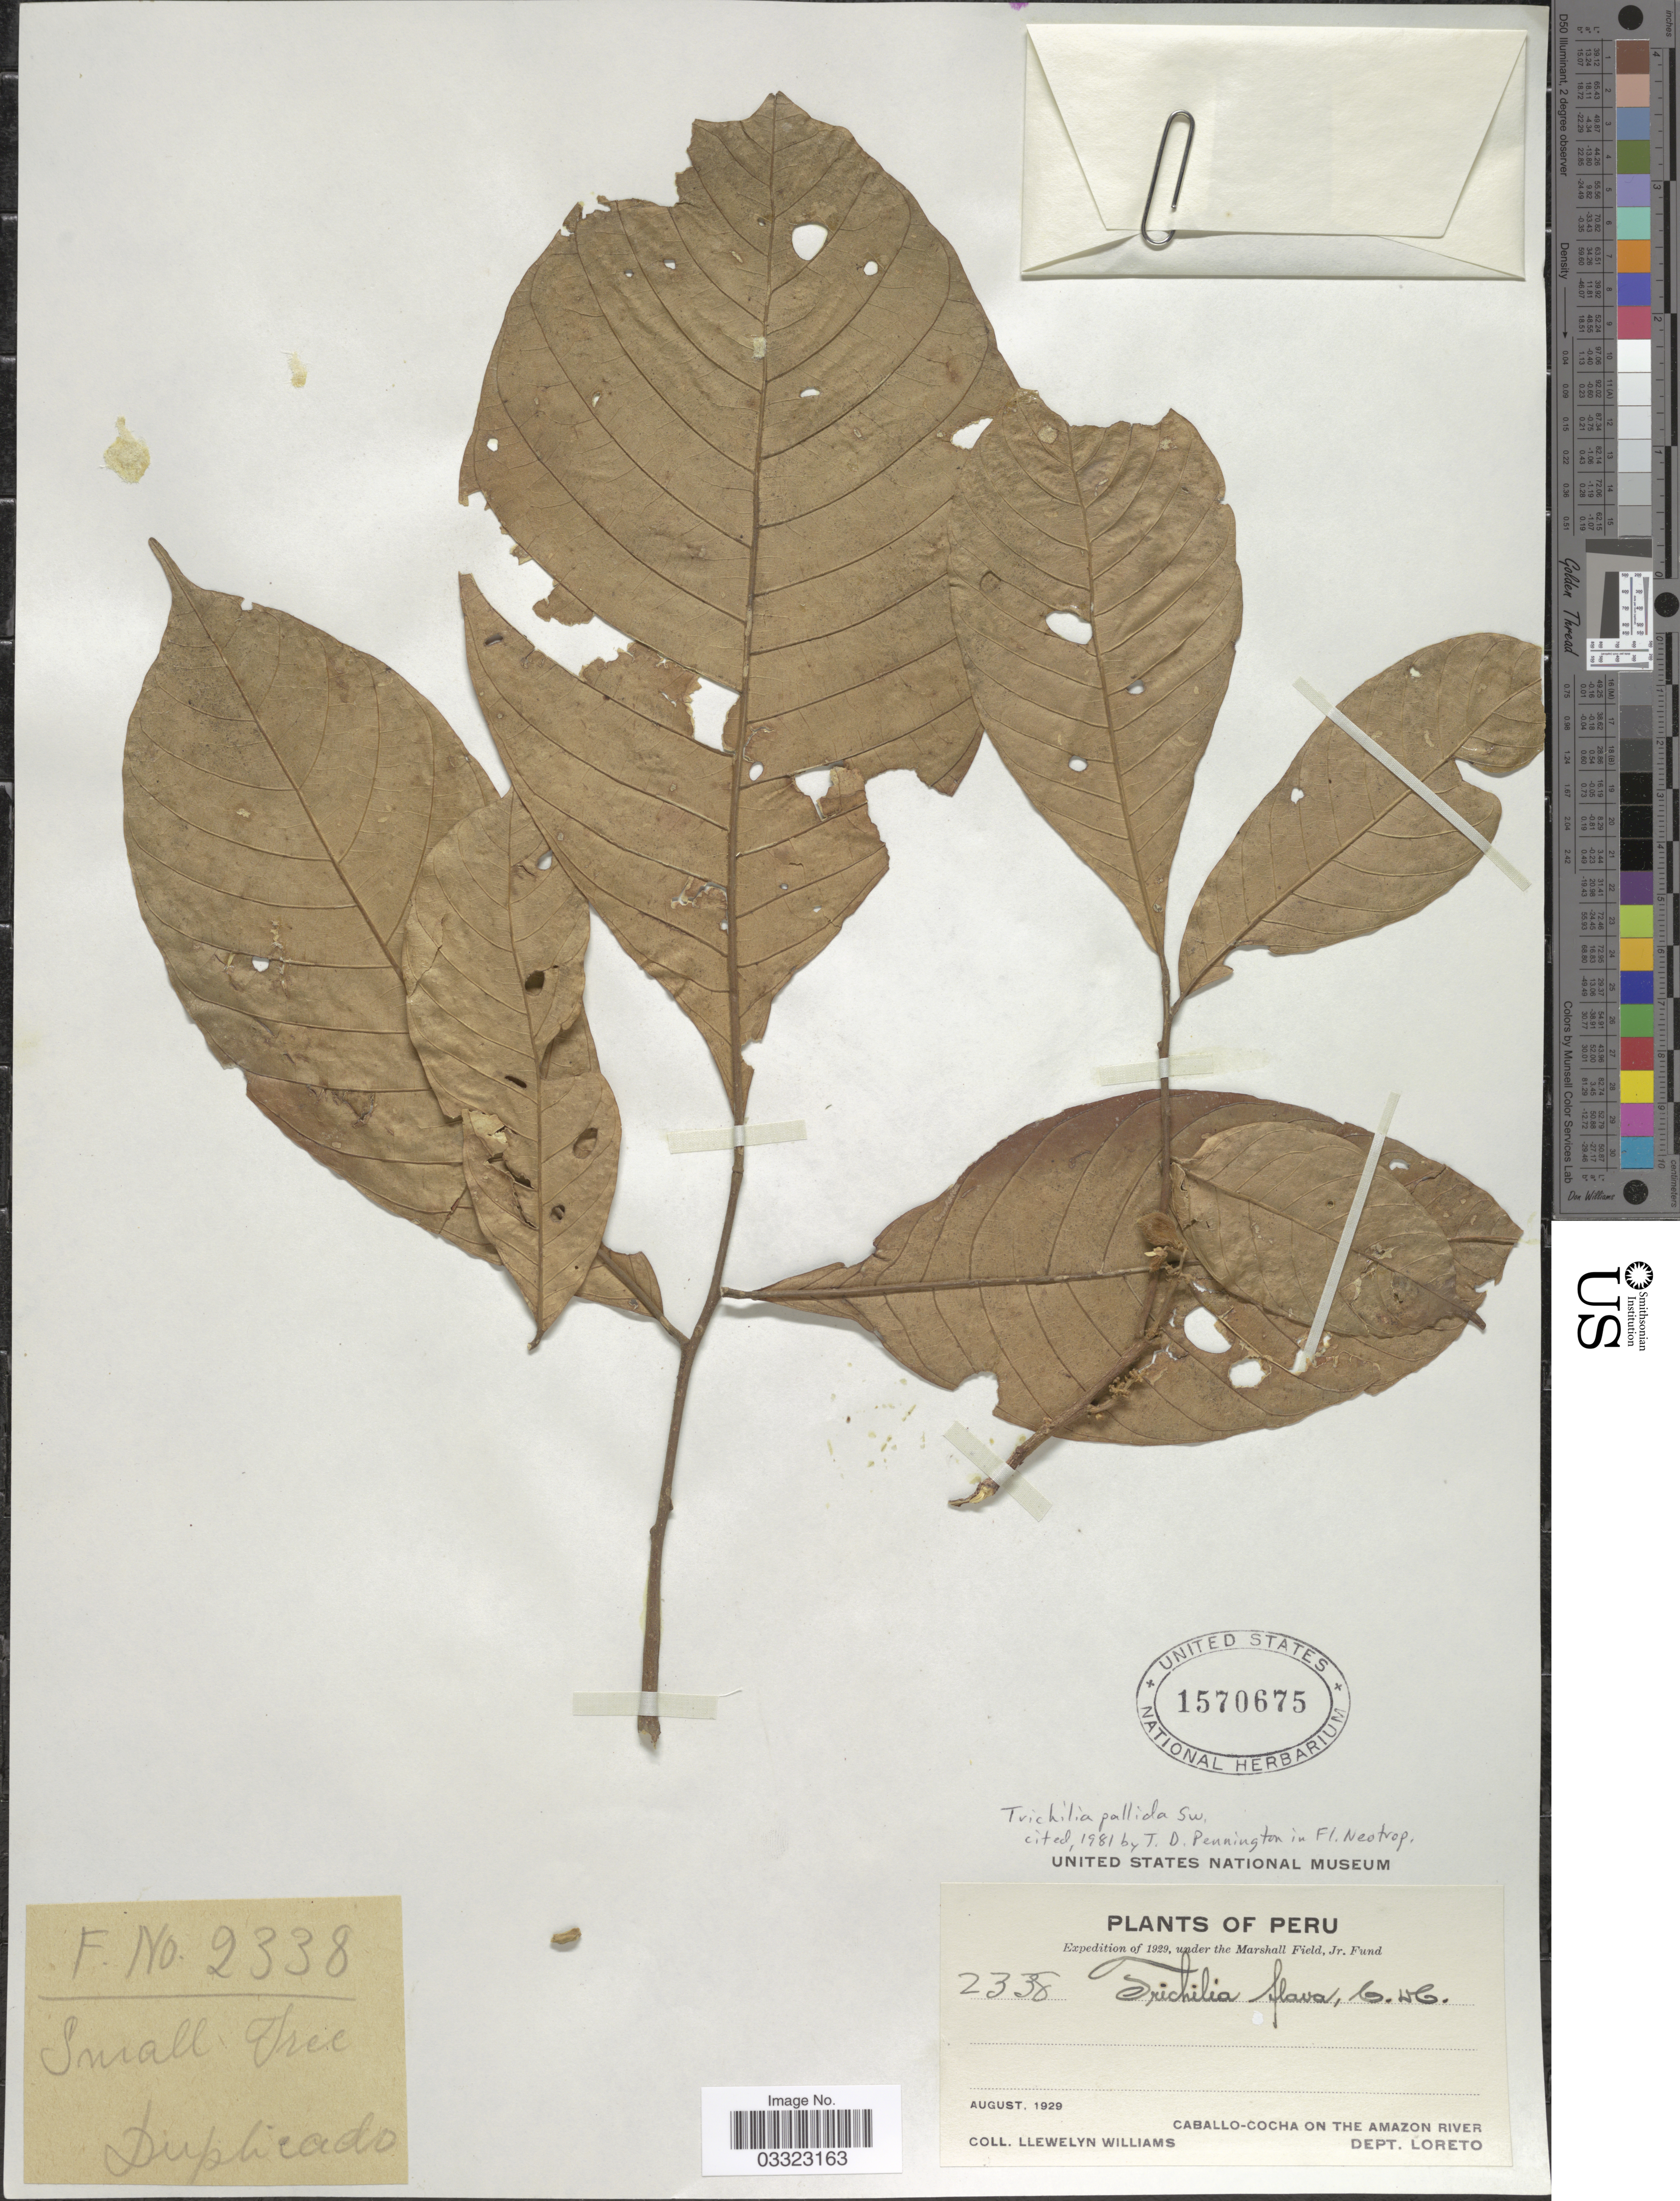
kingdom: Plantae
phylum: Tracheophyta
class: Magnoliopsida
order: Sapindales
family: Meliaceae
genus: Trichilia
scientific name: Trichilia pallida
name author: Sw.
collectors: Ll. Williams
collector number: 2338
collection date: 1929-08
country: Peru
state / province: Loreto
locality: Caballo-Cocha on the Amazon River. Dept. Loreto.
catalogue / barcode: US 1570675